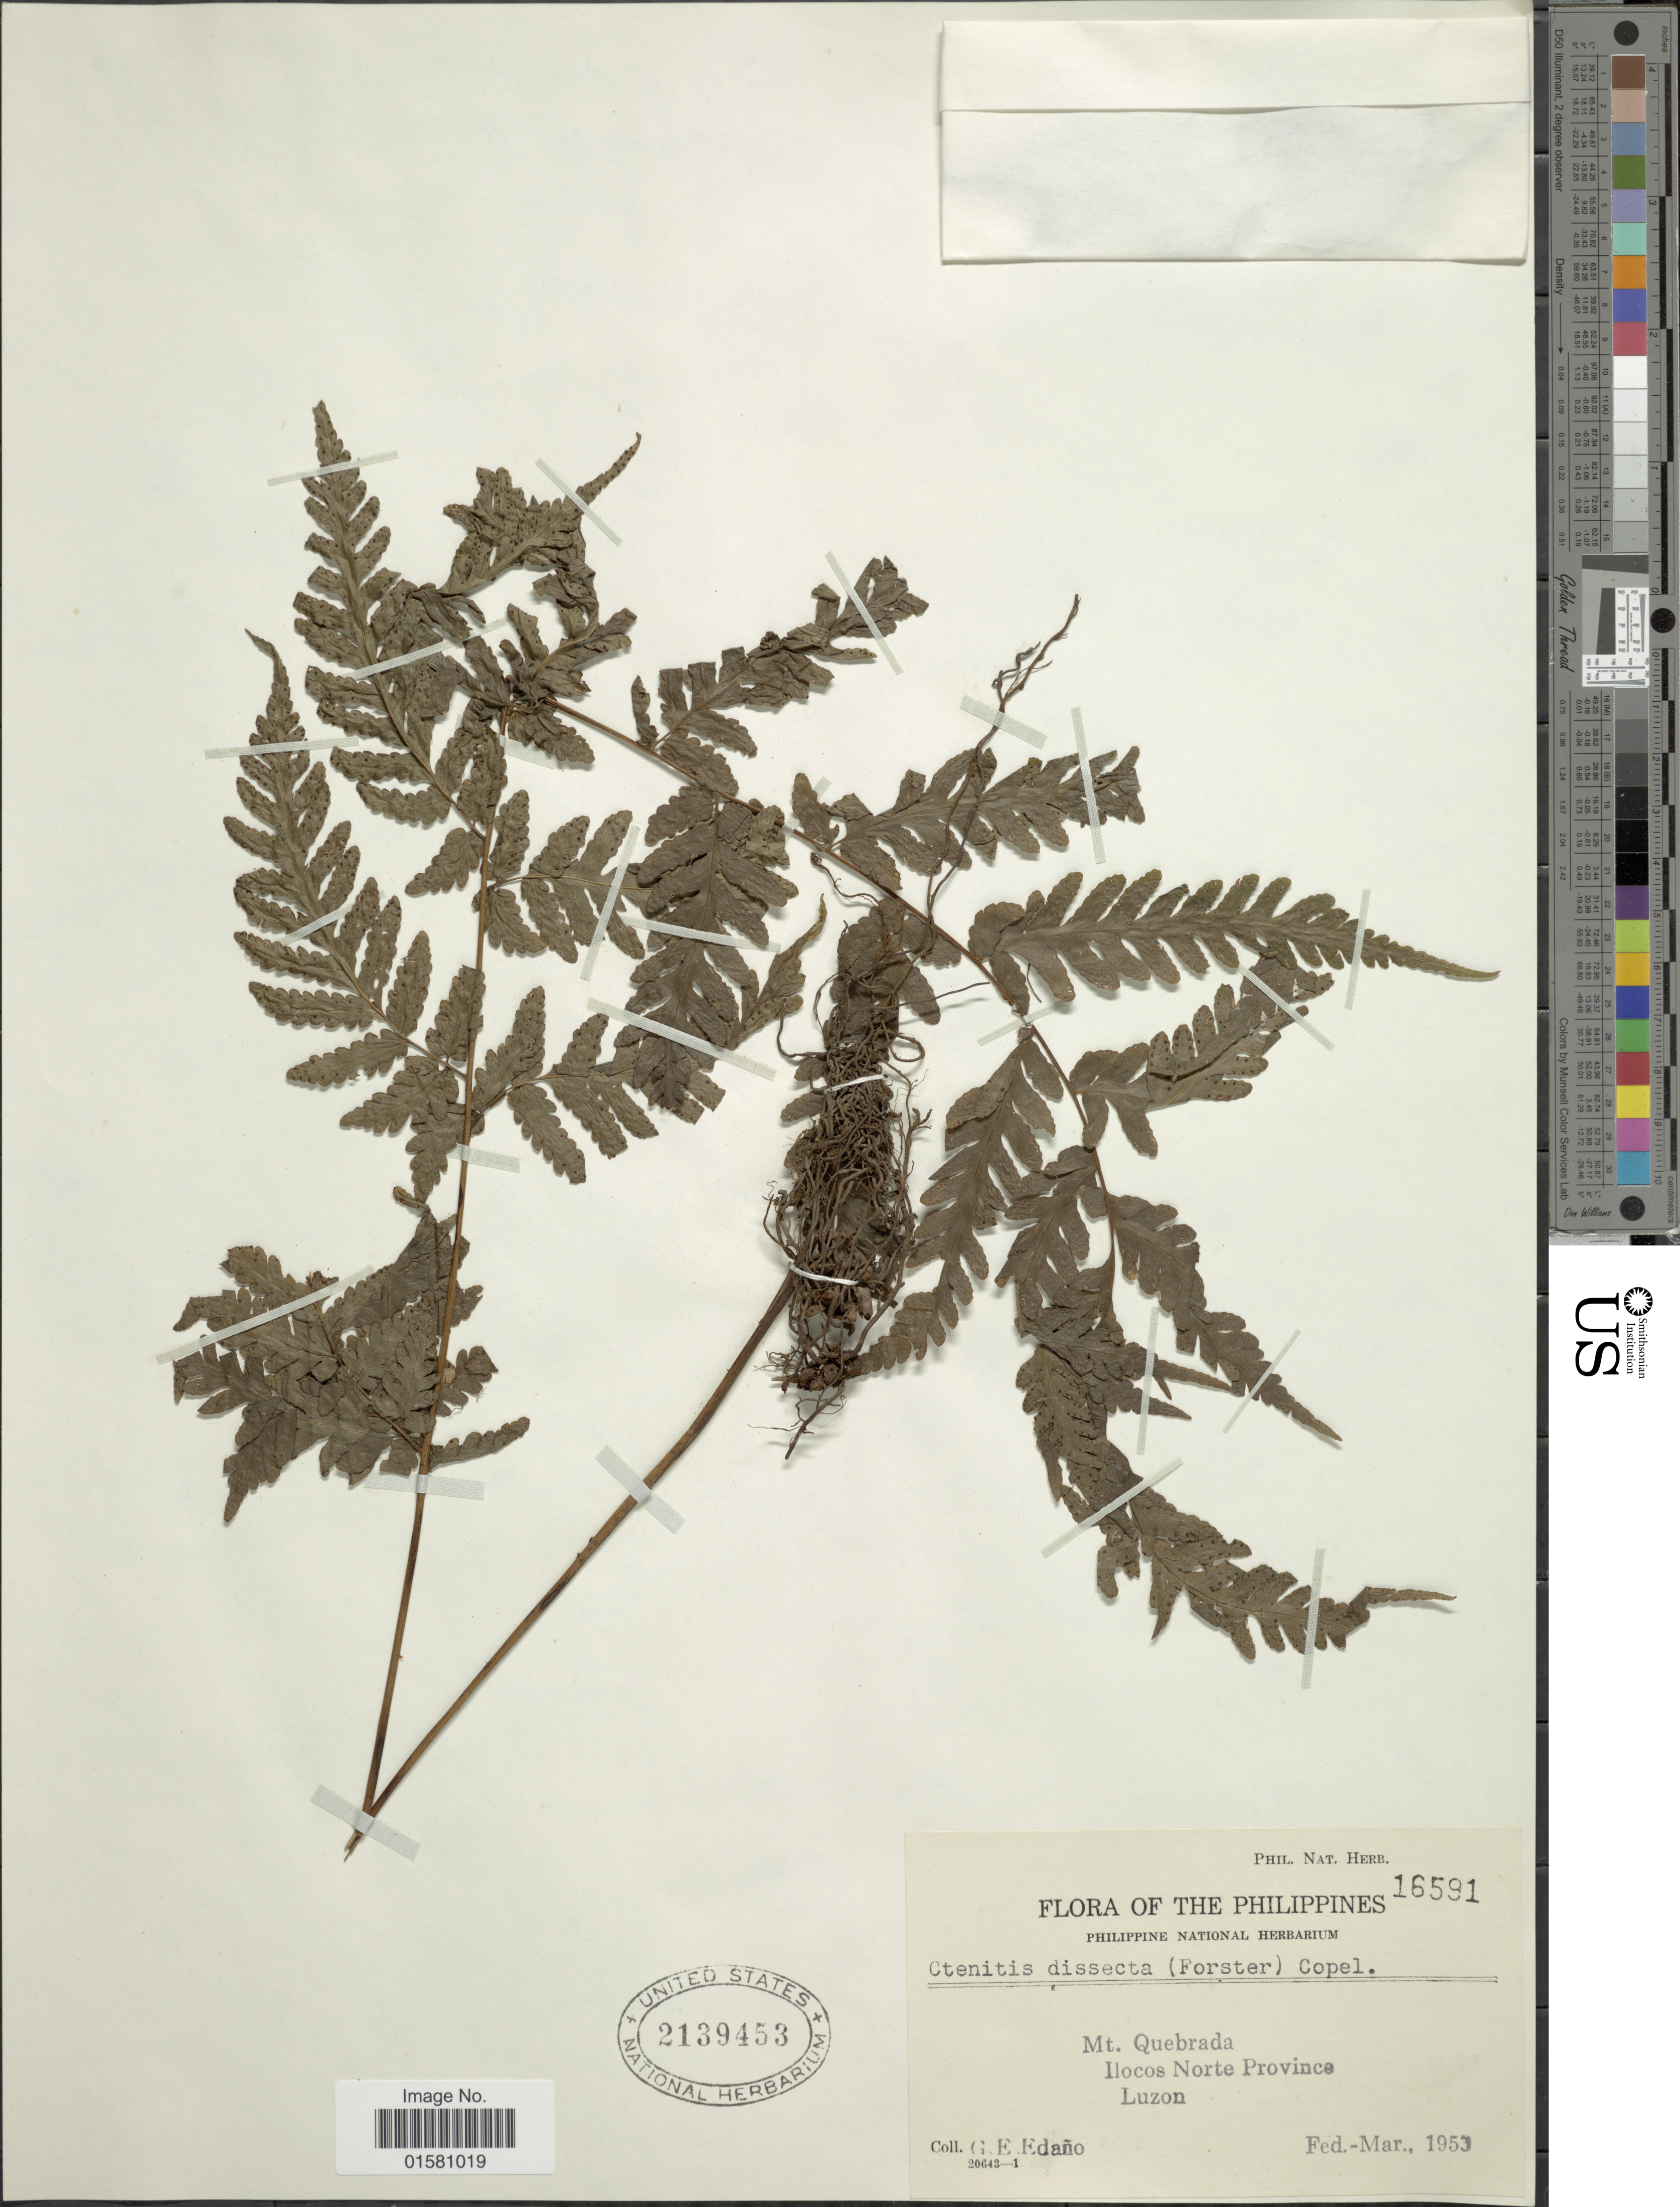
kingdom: Plantae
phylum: Tracheophyta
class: Polypodiopsida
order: Polypodiales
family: Tectariaceae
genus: Tectaria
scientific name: Tectaria dissecta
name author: (G. Forst.) Lellinger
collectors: G. E. Edaño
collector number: Phil. Nat. Herb. 16591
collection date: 1953-02/1953-03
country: Philippines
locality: Mt. Quebrada. Ilcos Norte Province Luzon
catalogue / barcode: US 2139453